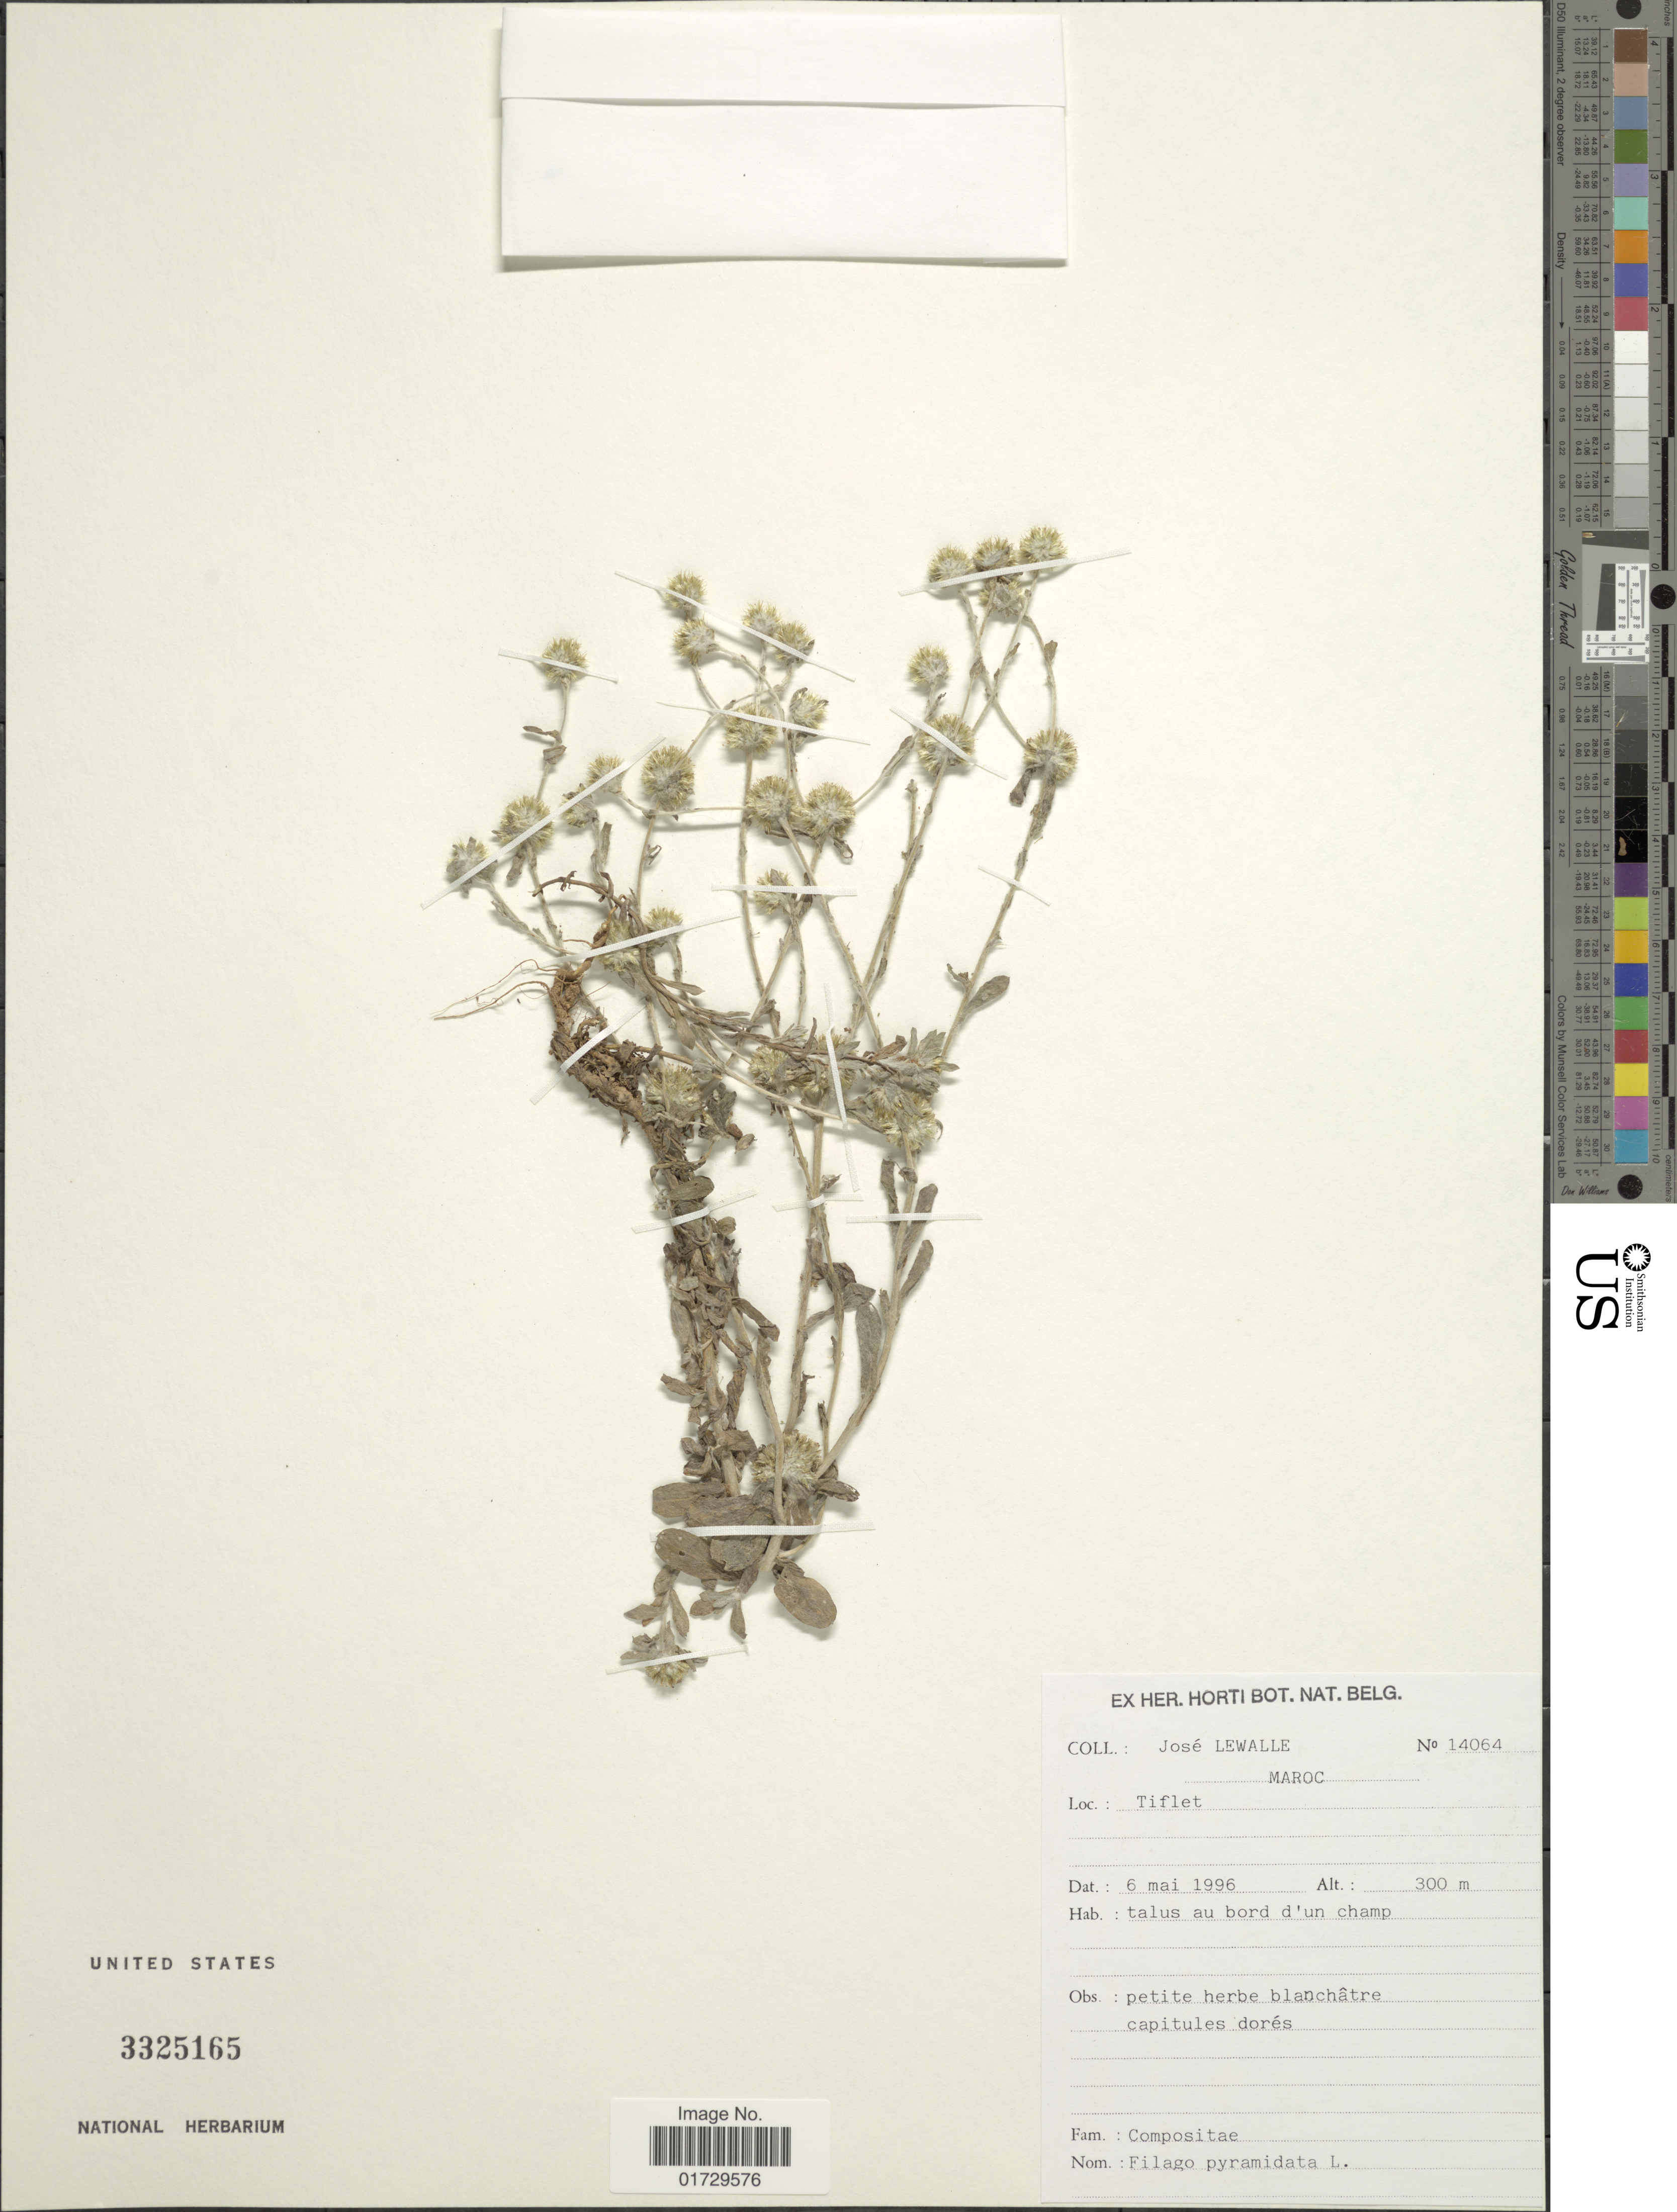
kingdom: Plantae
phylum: Tracheophyta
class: Magnoliopsida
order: Asterales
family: Asteraceae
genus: Filago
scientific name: Filago pyramidata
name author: L.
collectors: J. Lewalle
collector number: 14064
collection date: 1996-05-06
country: Morocco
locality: Tiflet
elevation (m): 300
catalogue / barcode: US 3325165